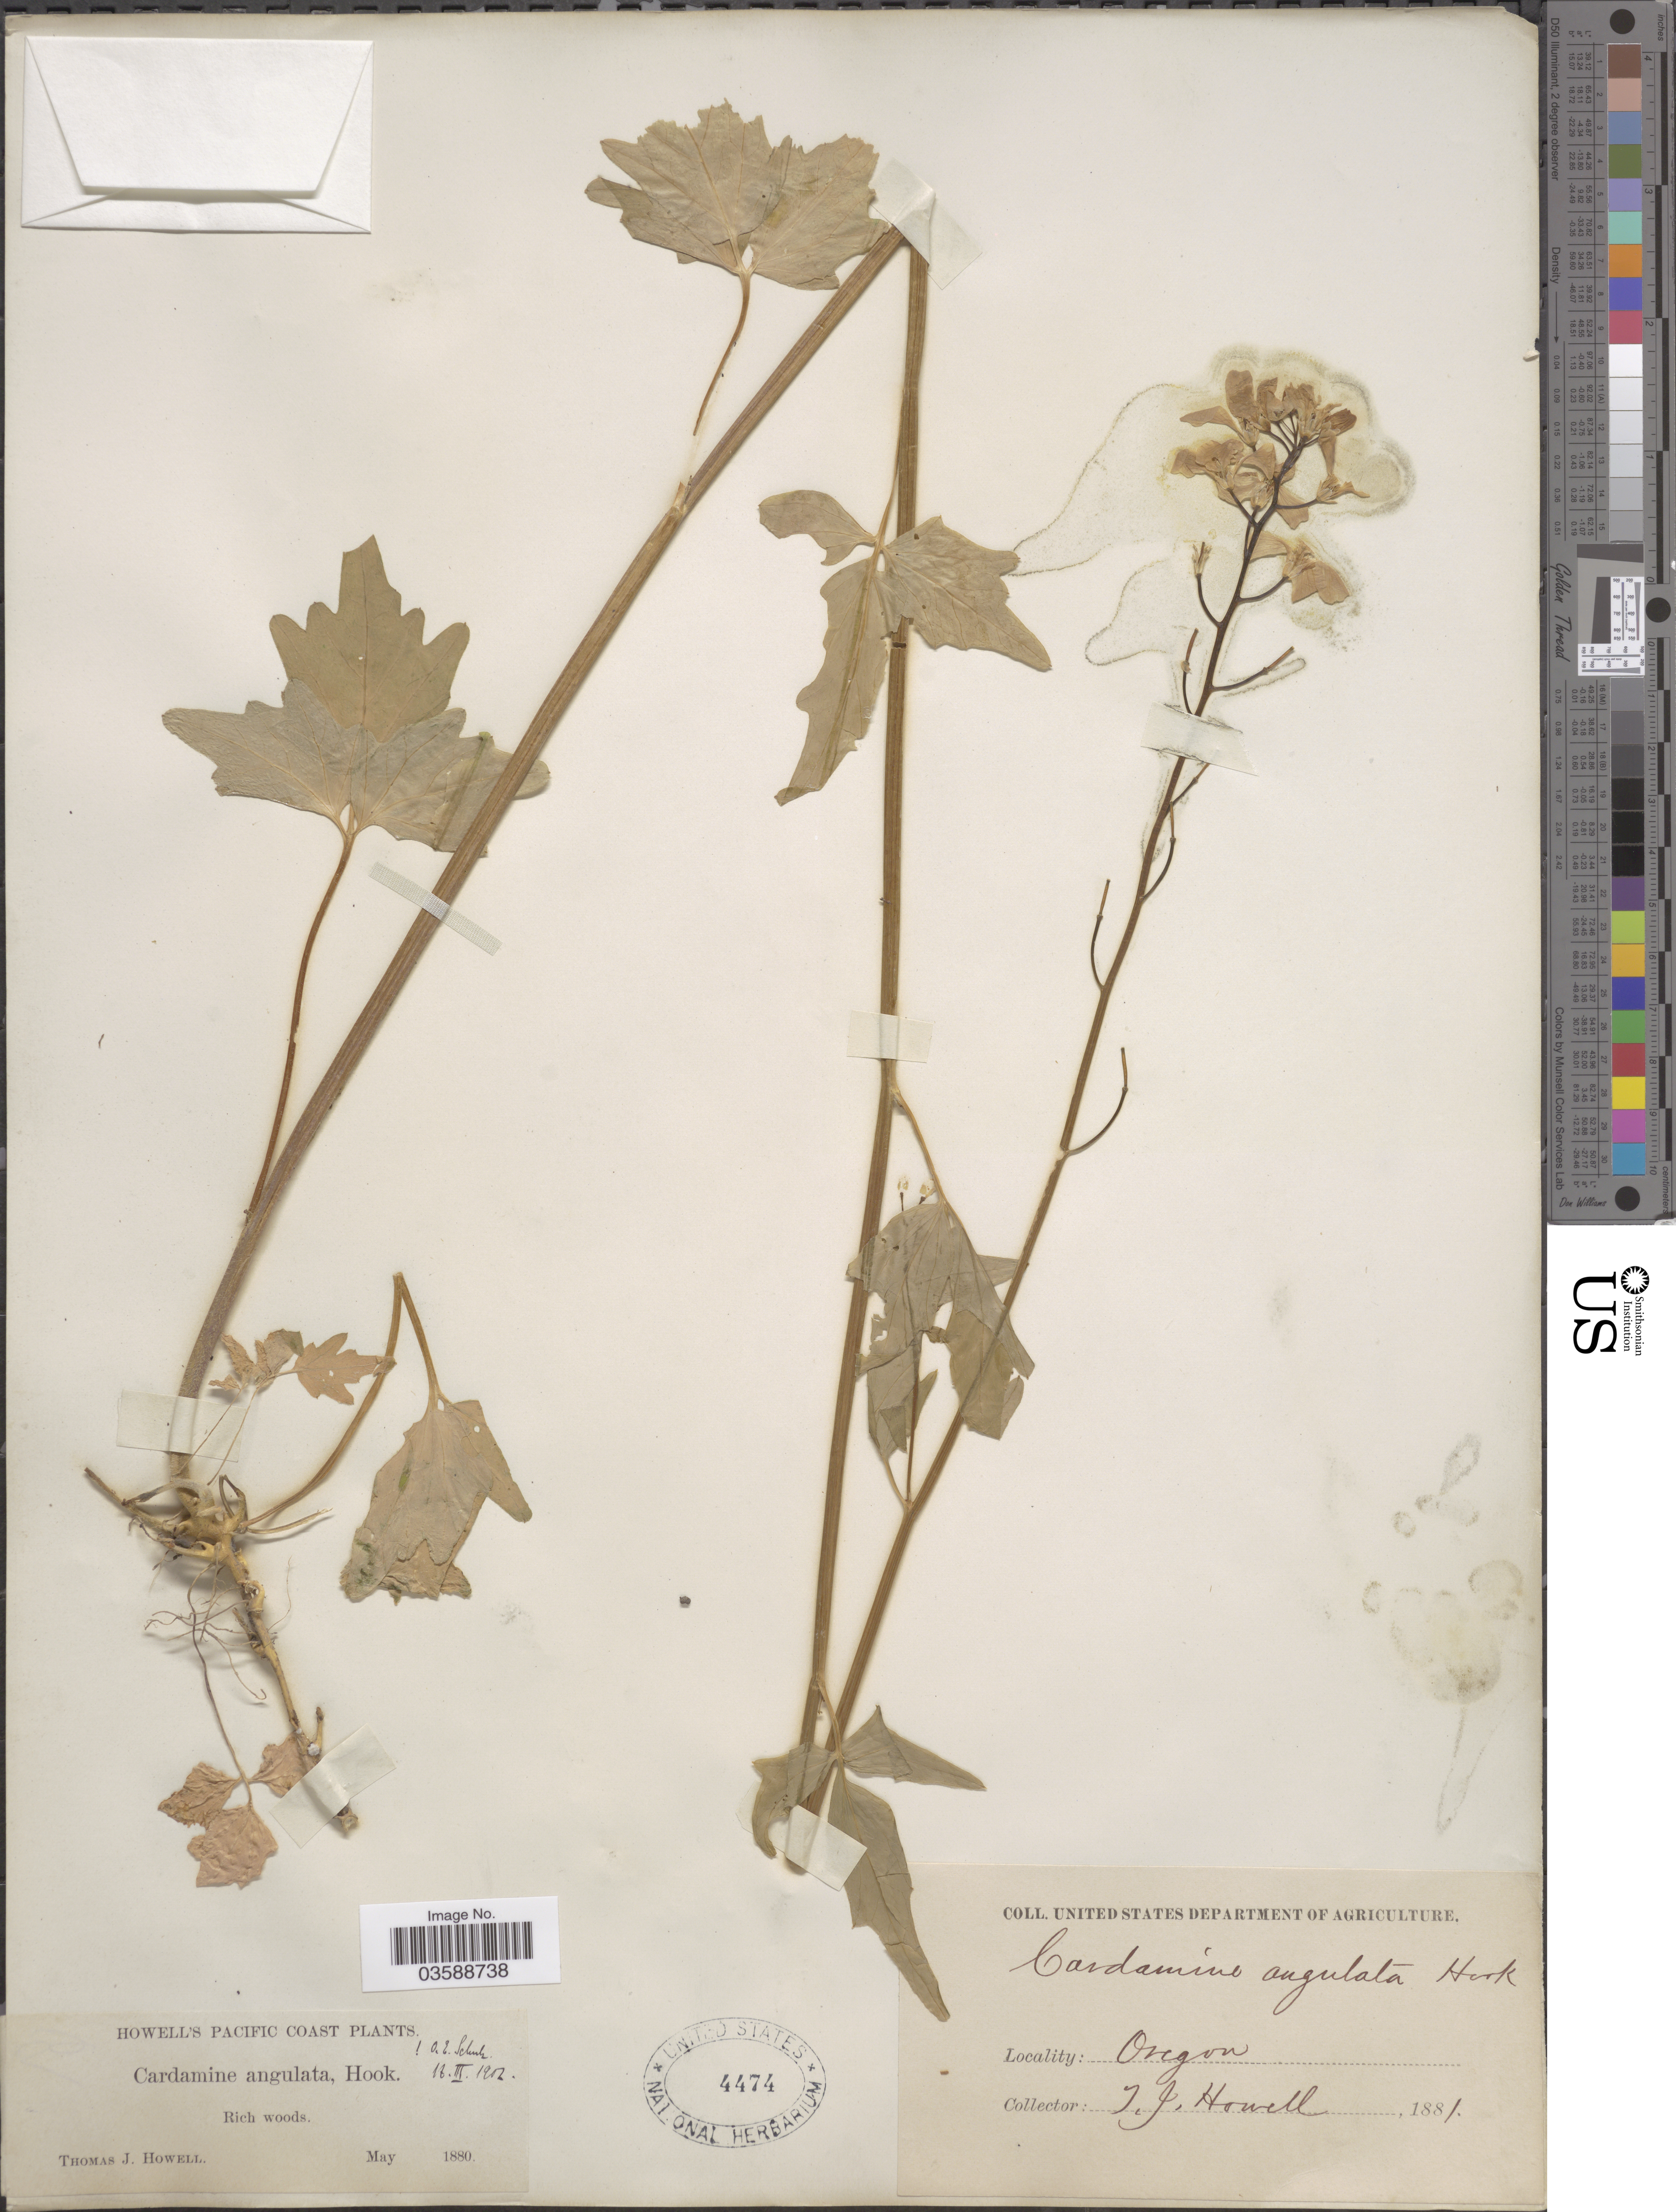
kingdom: Plantae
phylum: Tracheophyta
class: Magnoliopsida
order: Brassicales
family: Brassicaceae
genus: Cardamine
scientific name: Cardamine angulata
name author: Hook.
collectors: T. J. Howell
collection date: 1880-05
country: United States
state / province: Oregon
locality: Pacific Coast. Rich woods.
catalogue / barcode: US 4474